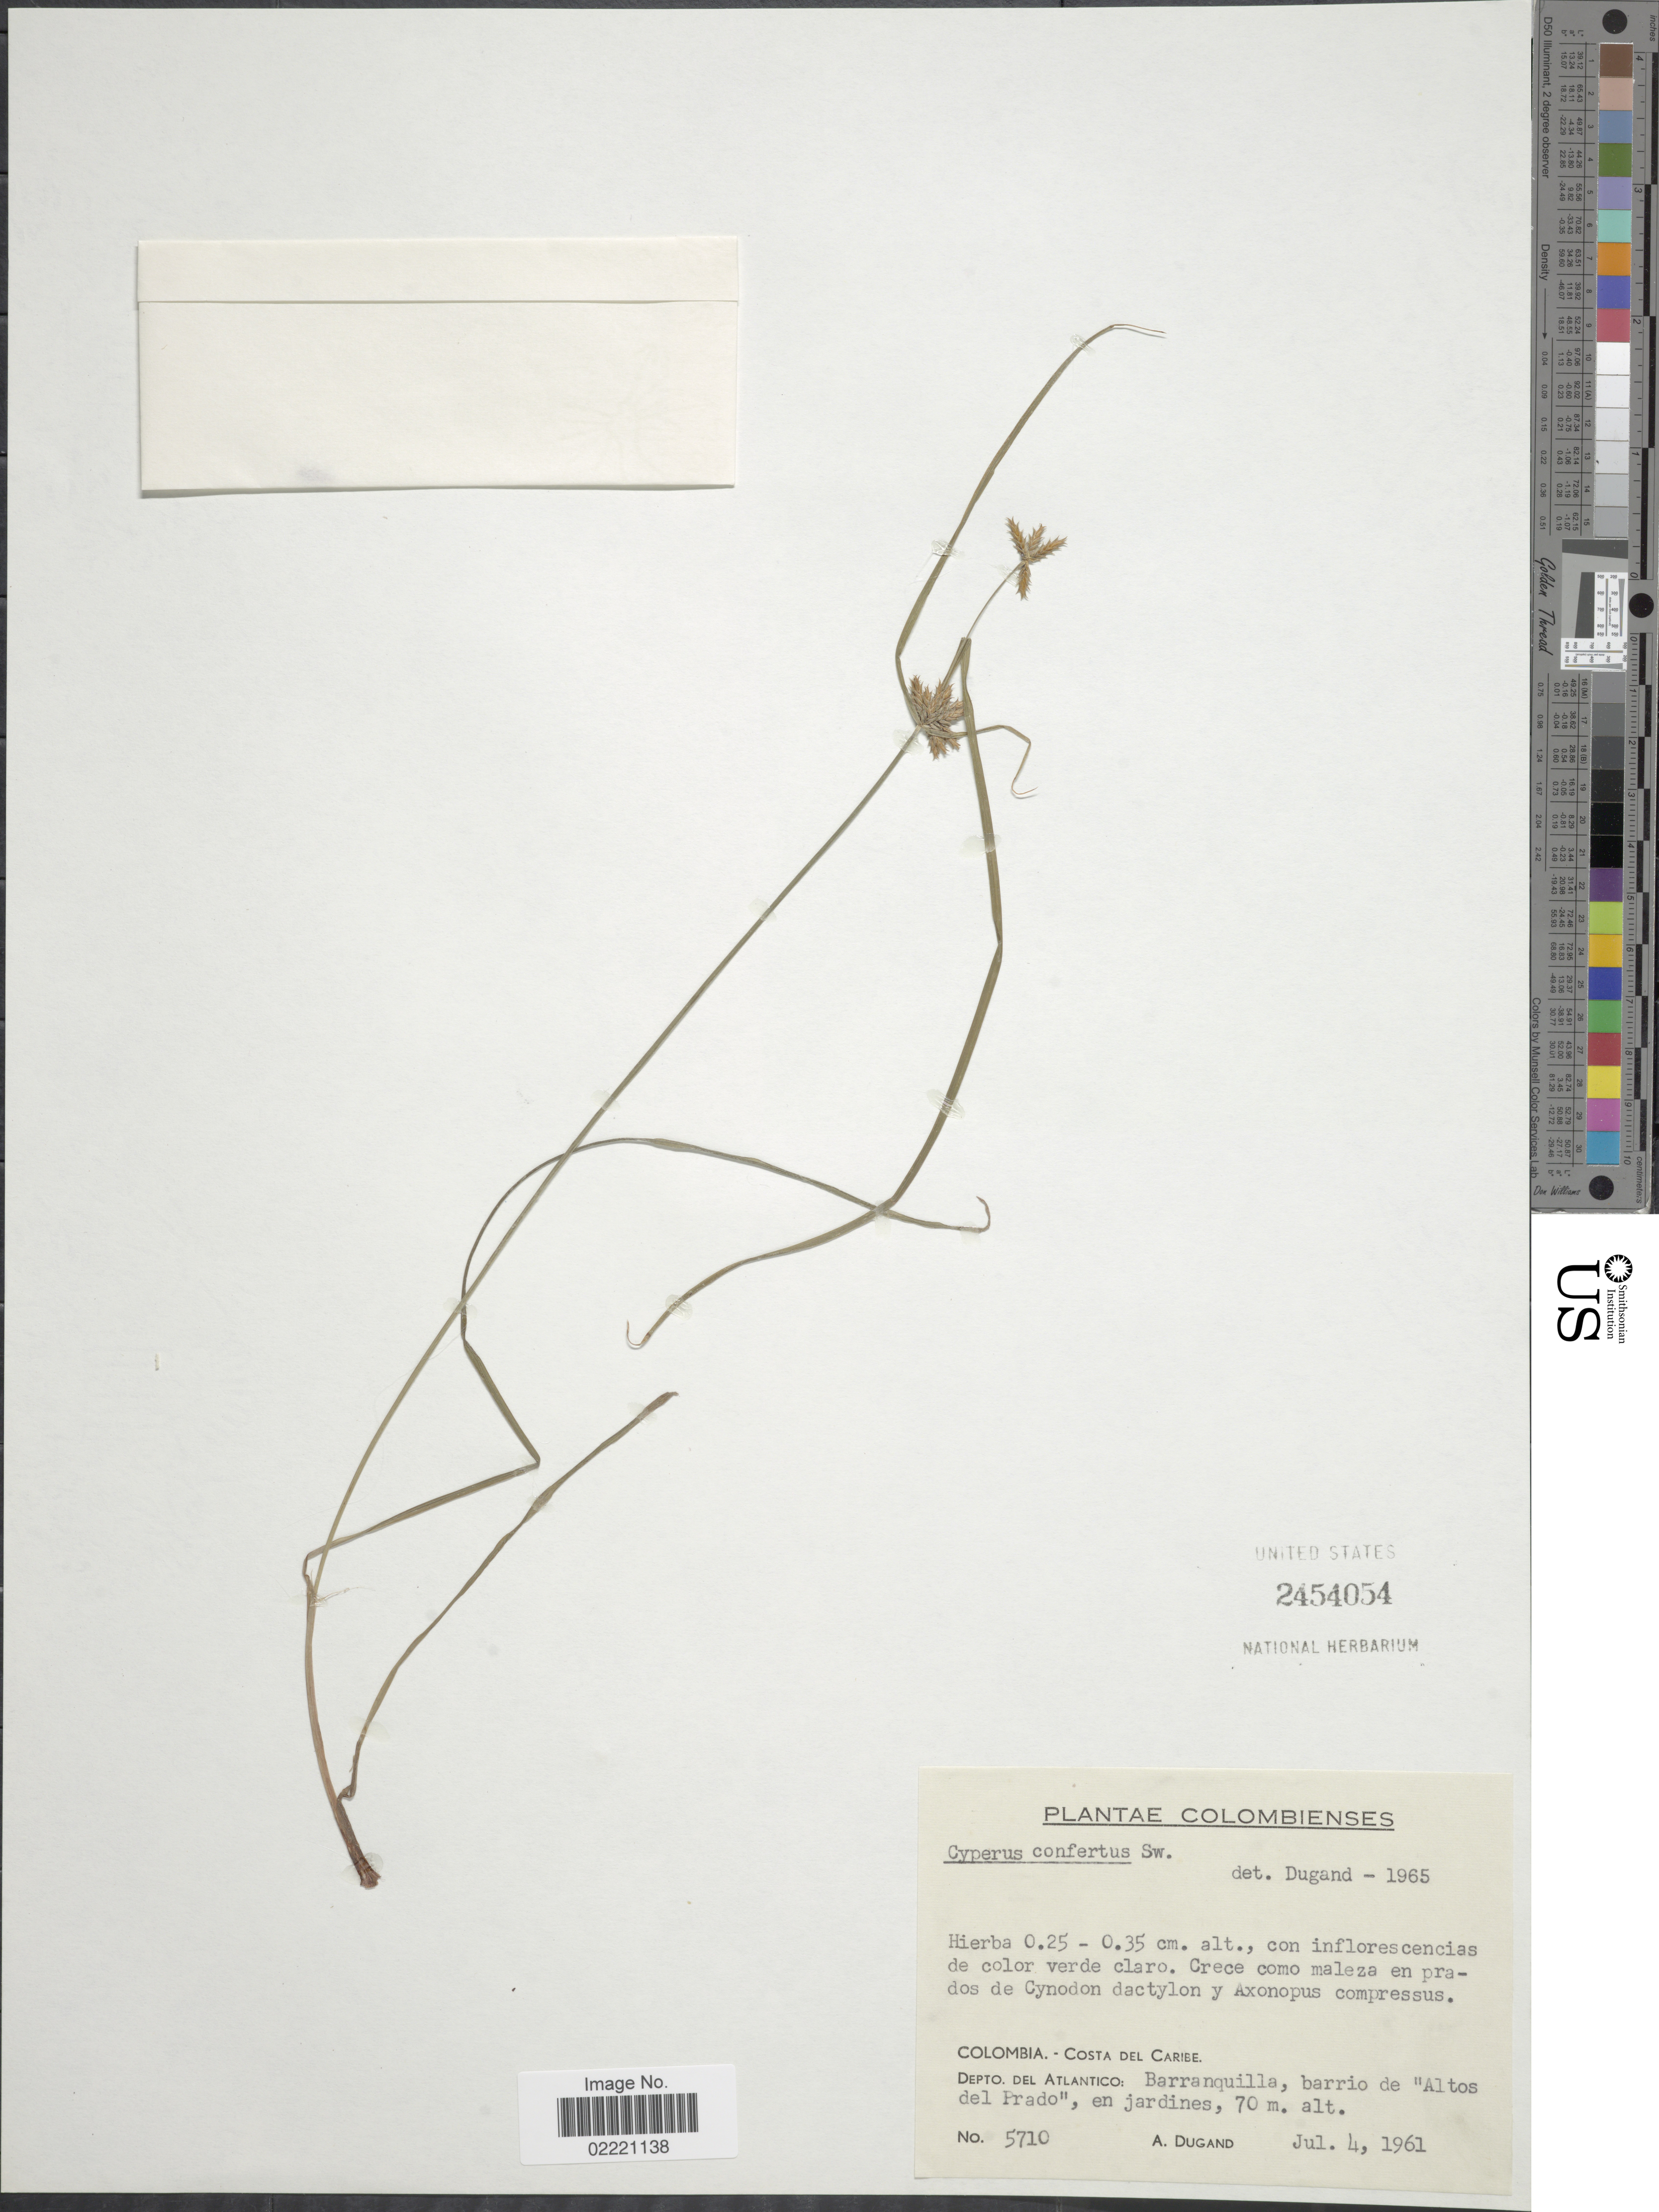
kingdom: Plantae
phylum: Tracheophyta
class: Liliopsida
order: Poales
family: Cyperaceae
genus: Cyperus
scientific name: Cyperus confertus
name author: Sw.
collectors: A. Dugand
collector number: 5710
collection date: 1961-07-04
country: Colombia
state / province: Atlántico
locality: Costa del Caribe, Barranquilla, barrio de "Altos del Prado", en jardinas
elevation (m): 70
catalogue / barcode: US 2454054